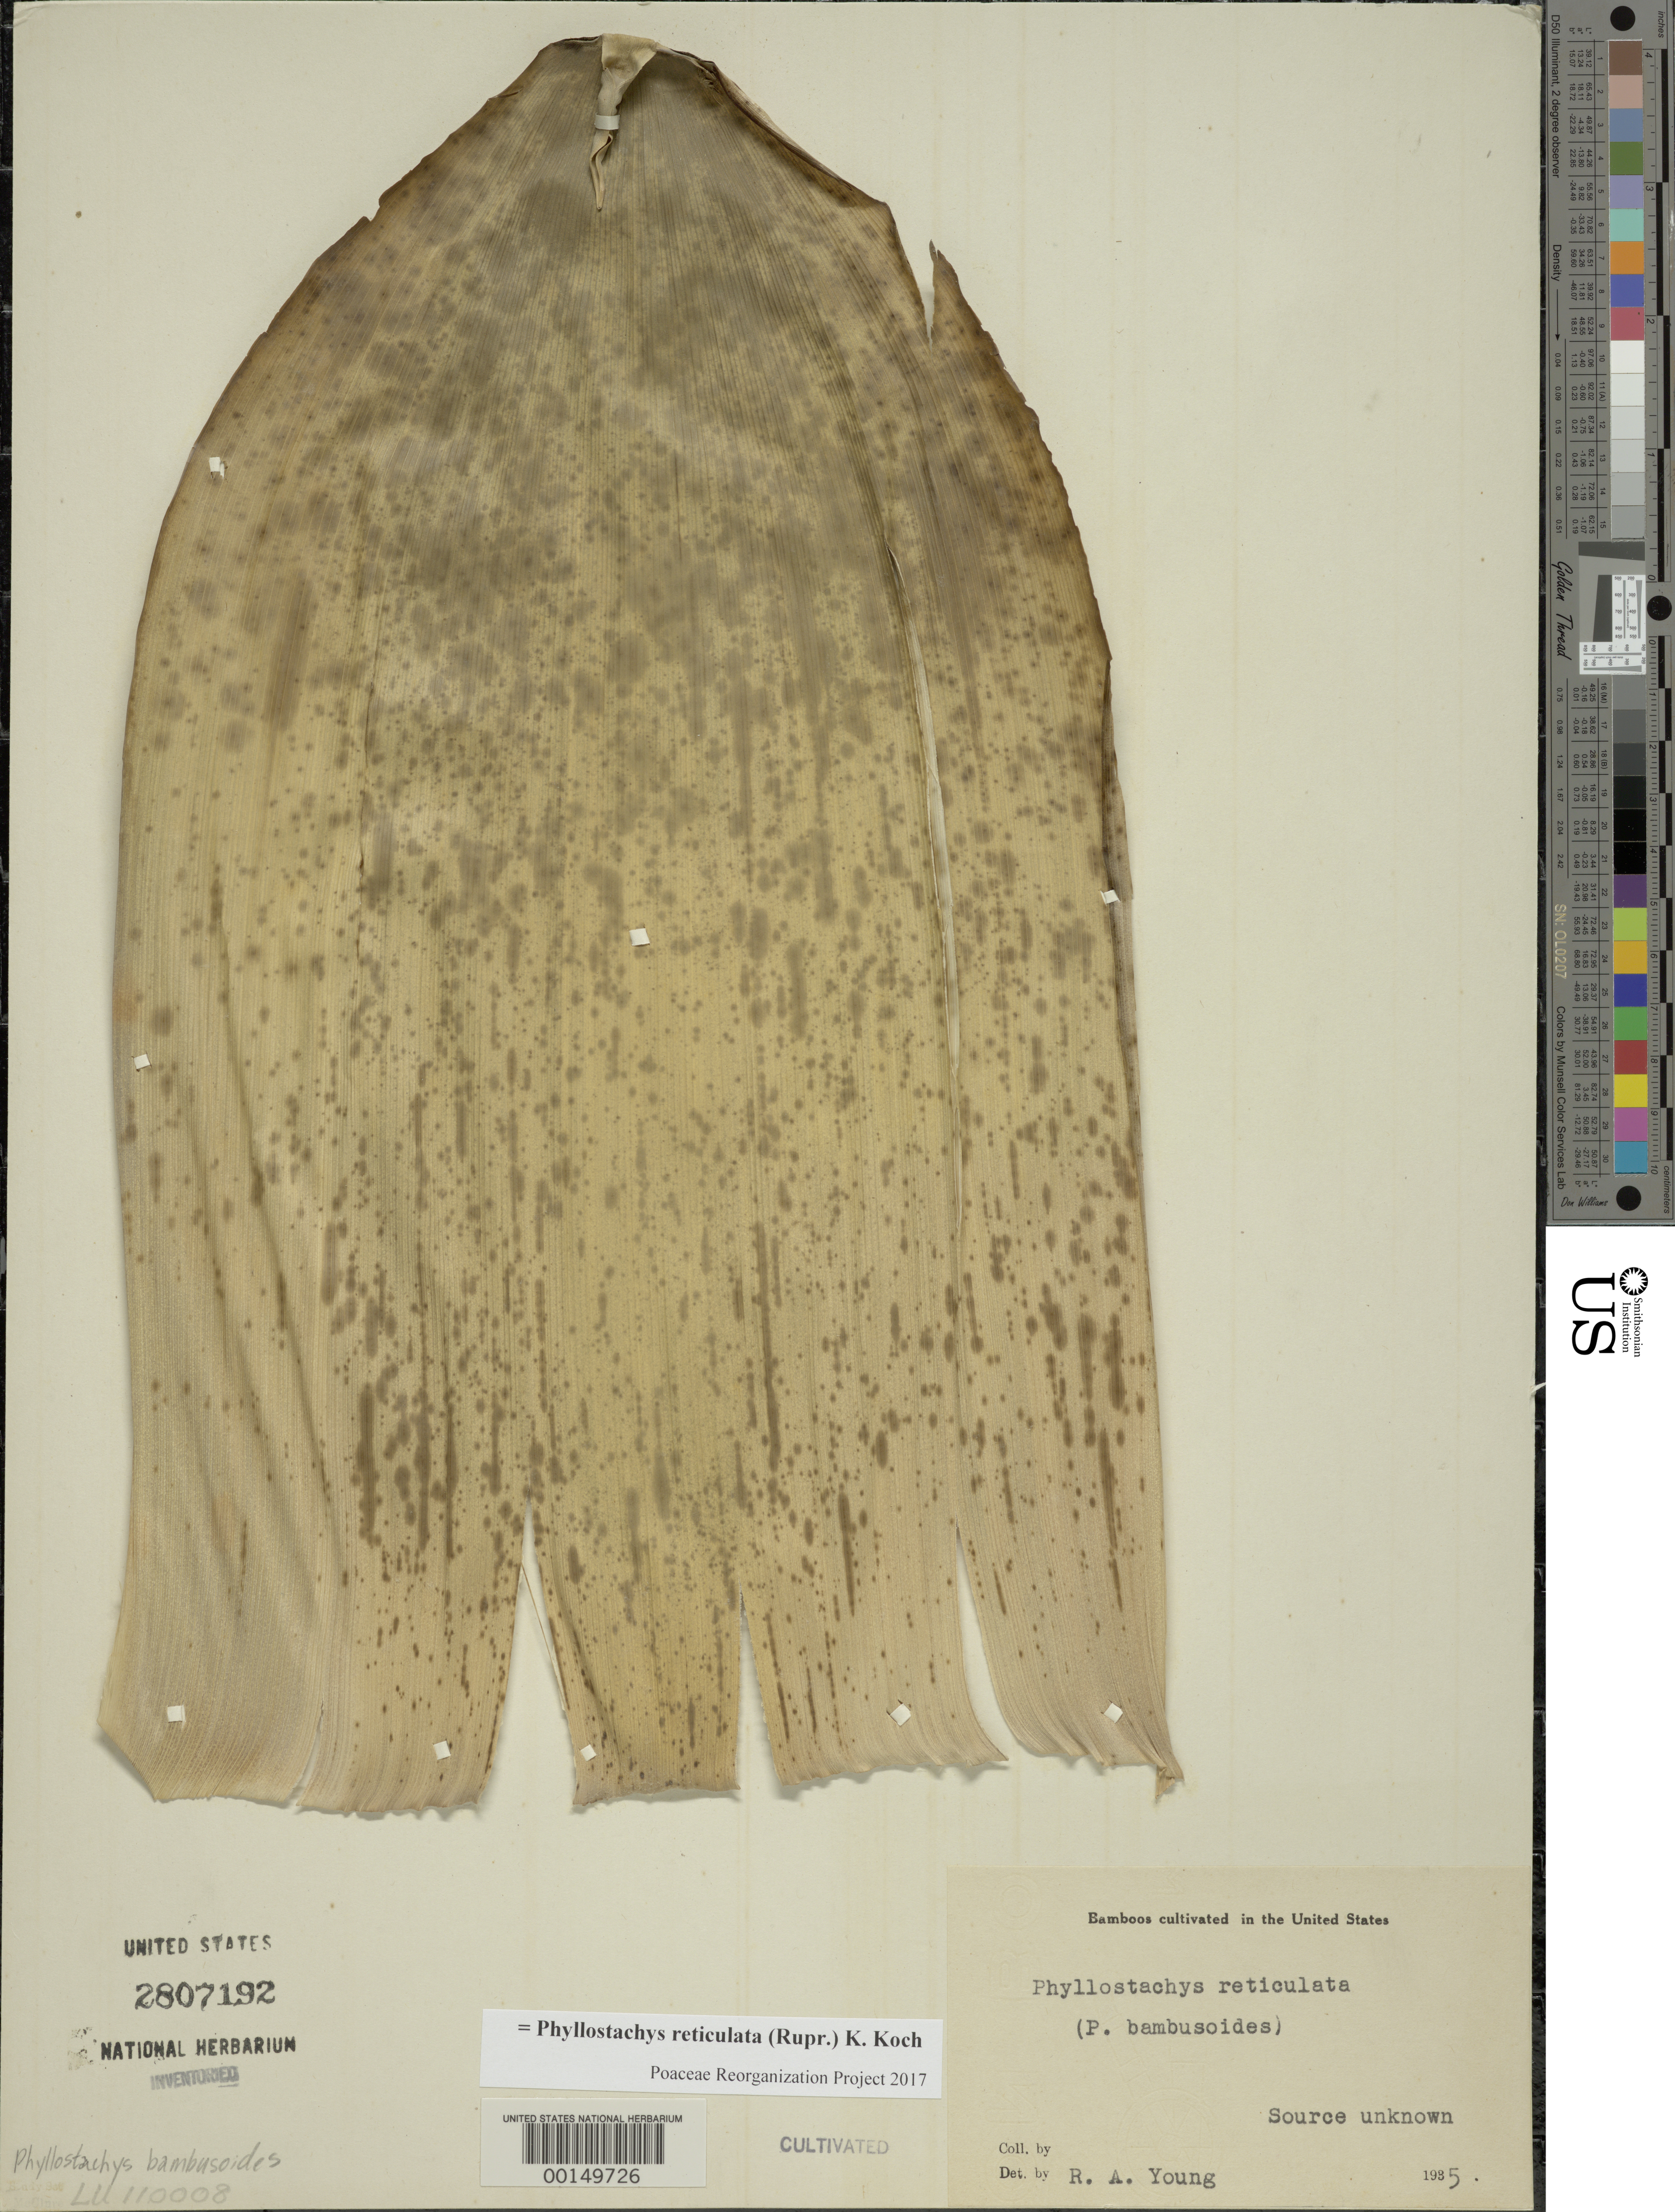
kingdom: Plantae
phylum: Tracheophyta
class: Liliopsida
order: Poales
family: Poaceae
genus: Phyllostachys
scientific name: Phyllostachys reticulata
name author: (Rupr.) K. Koch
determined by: Poaceae Reorganization Project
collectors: R. A. Young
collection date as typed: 1935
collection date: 1935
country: United States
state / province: Washington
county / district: Spokane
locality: Spokane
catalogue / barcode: US 2807192